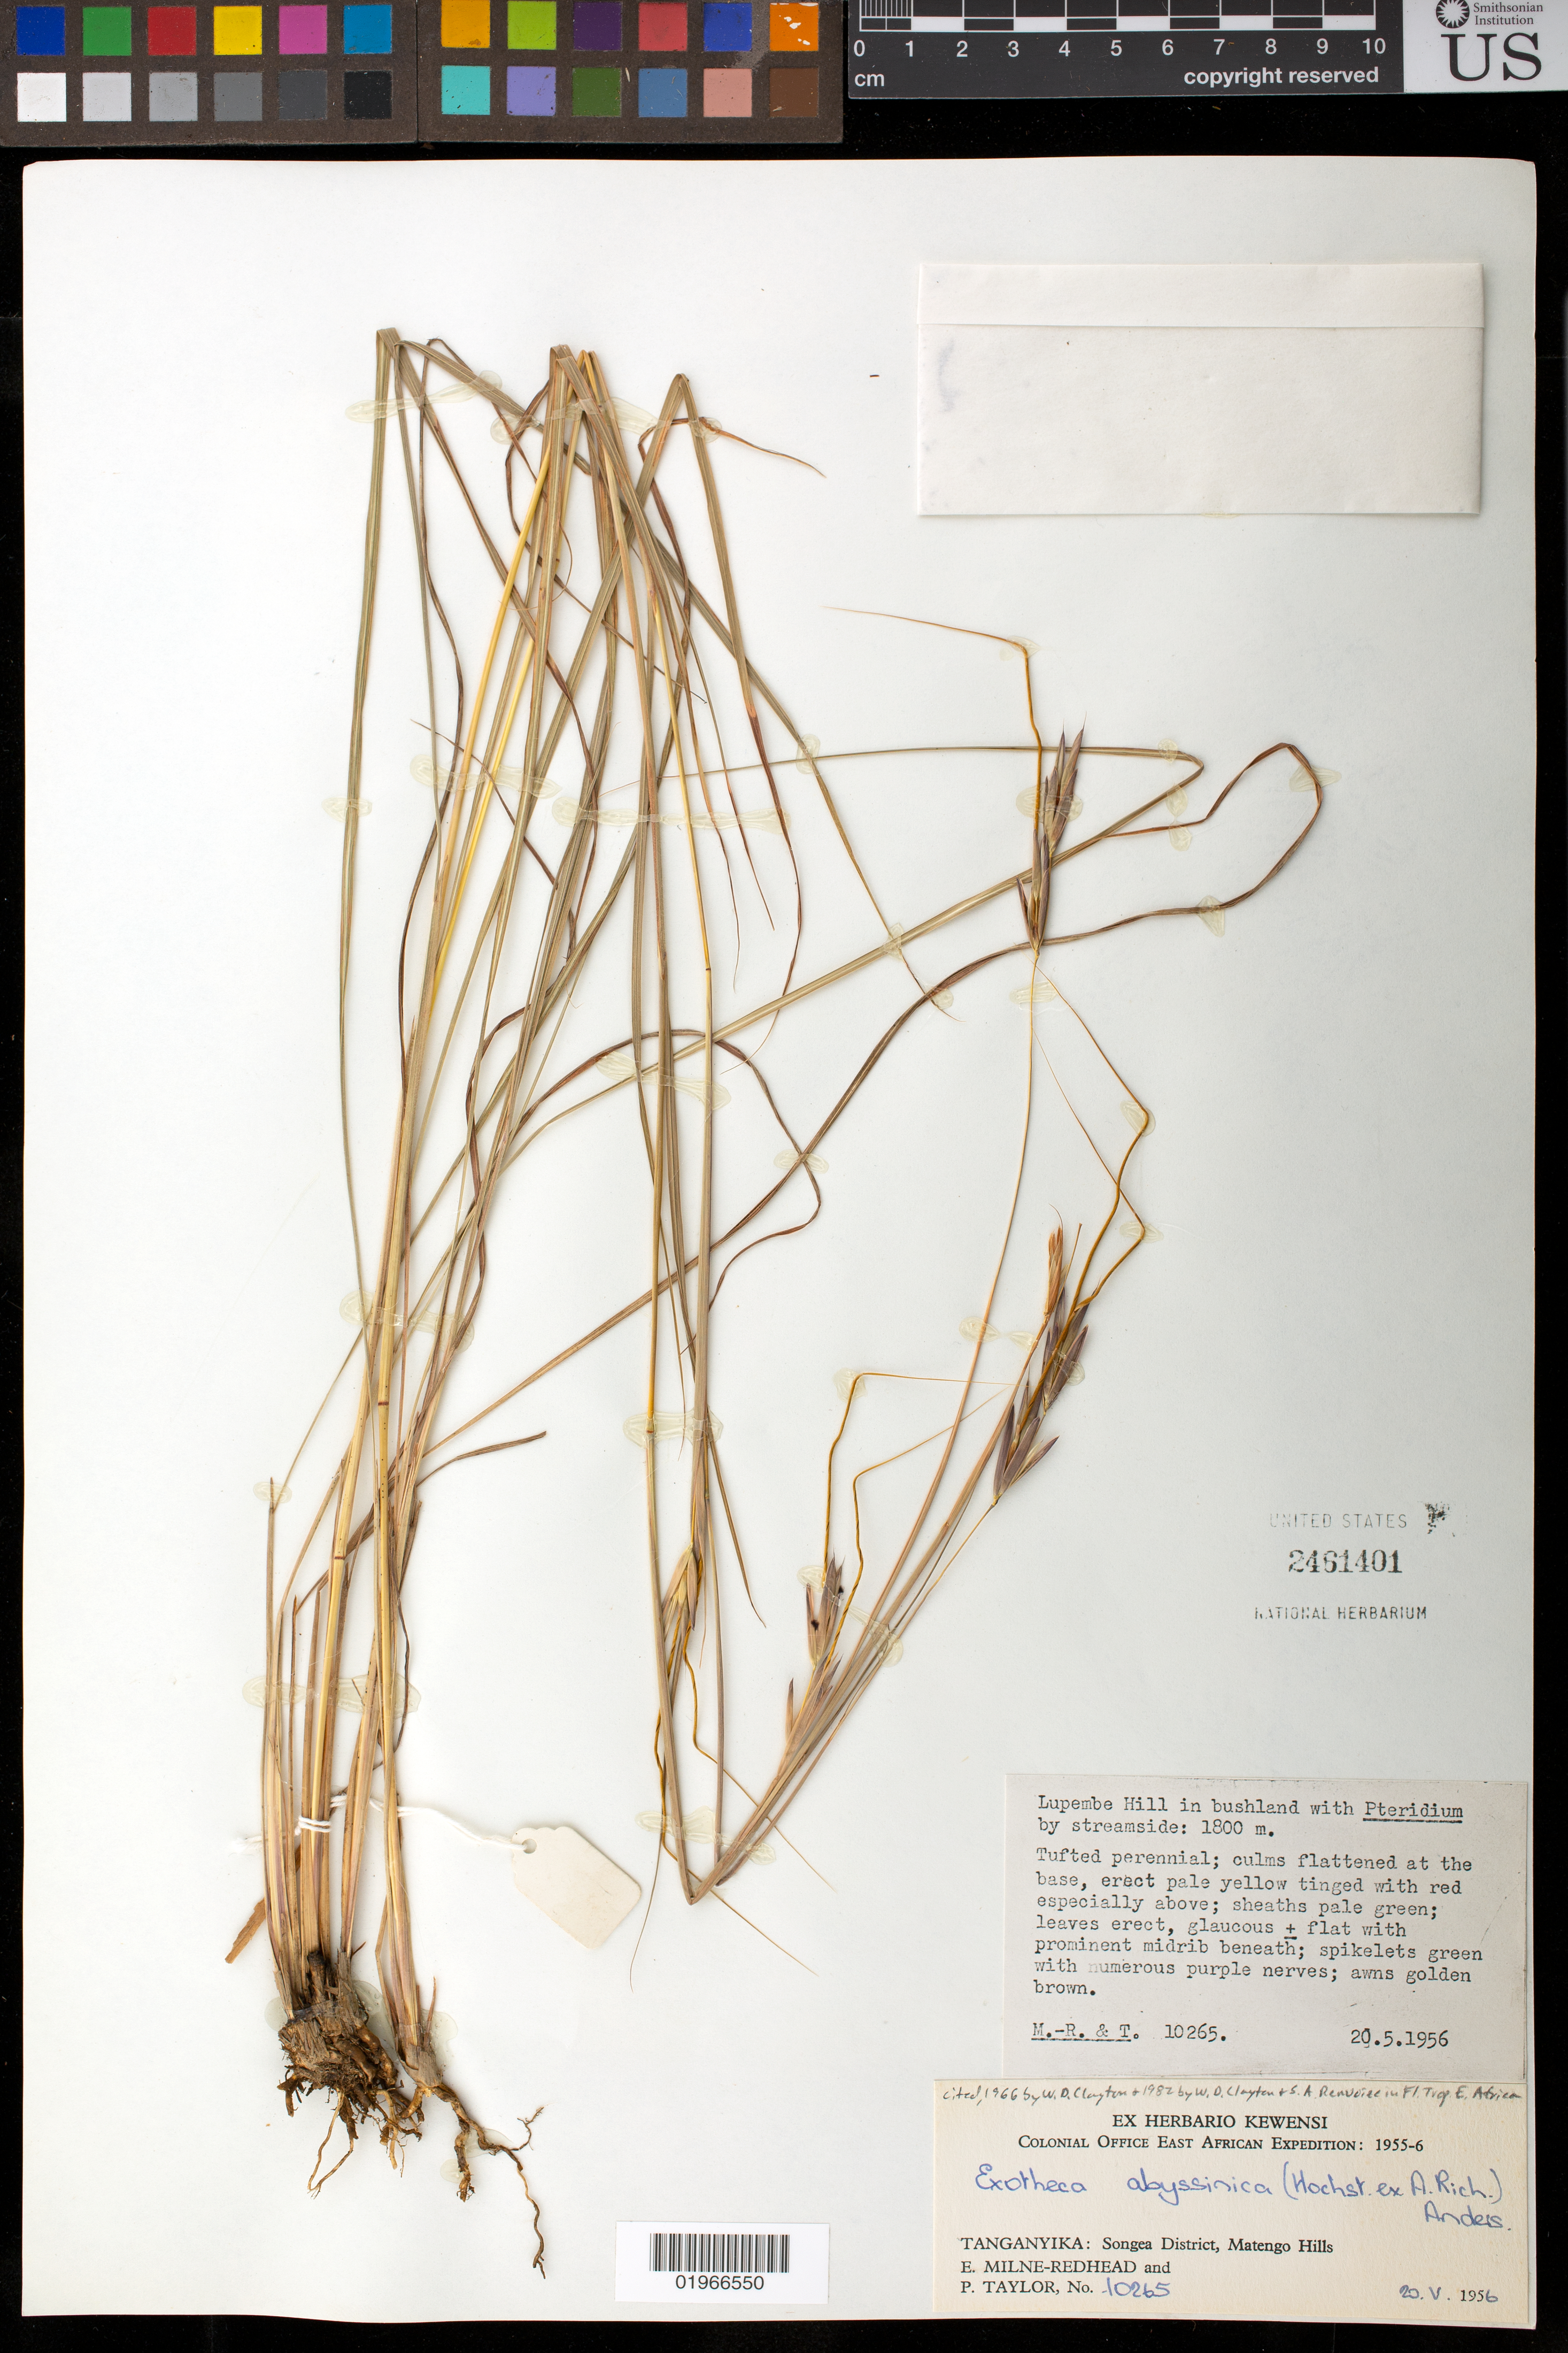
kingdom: Plantae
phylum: Tracheophyta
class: Liliopsida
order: Poales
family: Poaceae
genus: Exotheca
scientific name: Exotheca abyssinica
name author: (Hochst. ex A. Rich.) Andersson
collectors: E. W. Milne-Redhead & P. Taylor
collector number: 10265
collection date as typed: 20.V.1956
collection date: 1956-05-20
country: Tanzania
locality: Tanganyika: Songea District, Matengo Hills.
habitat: Lupembe Hill in bushland with Pteridium by streamside.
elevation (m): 1800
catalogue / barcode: US 2461401